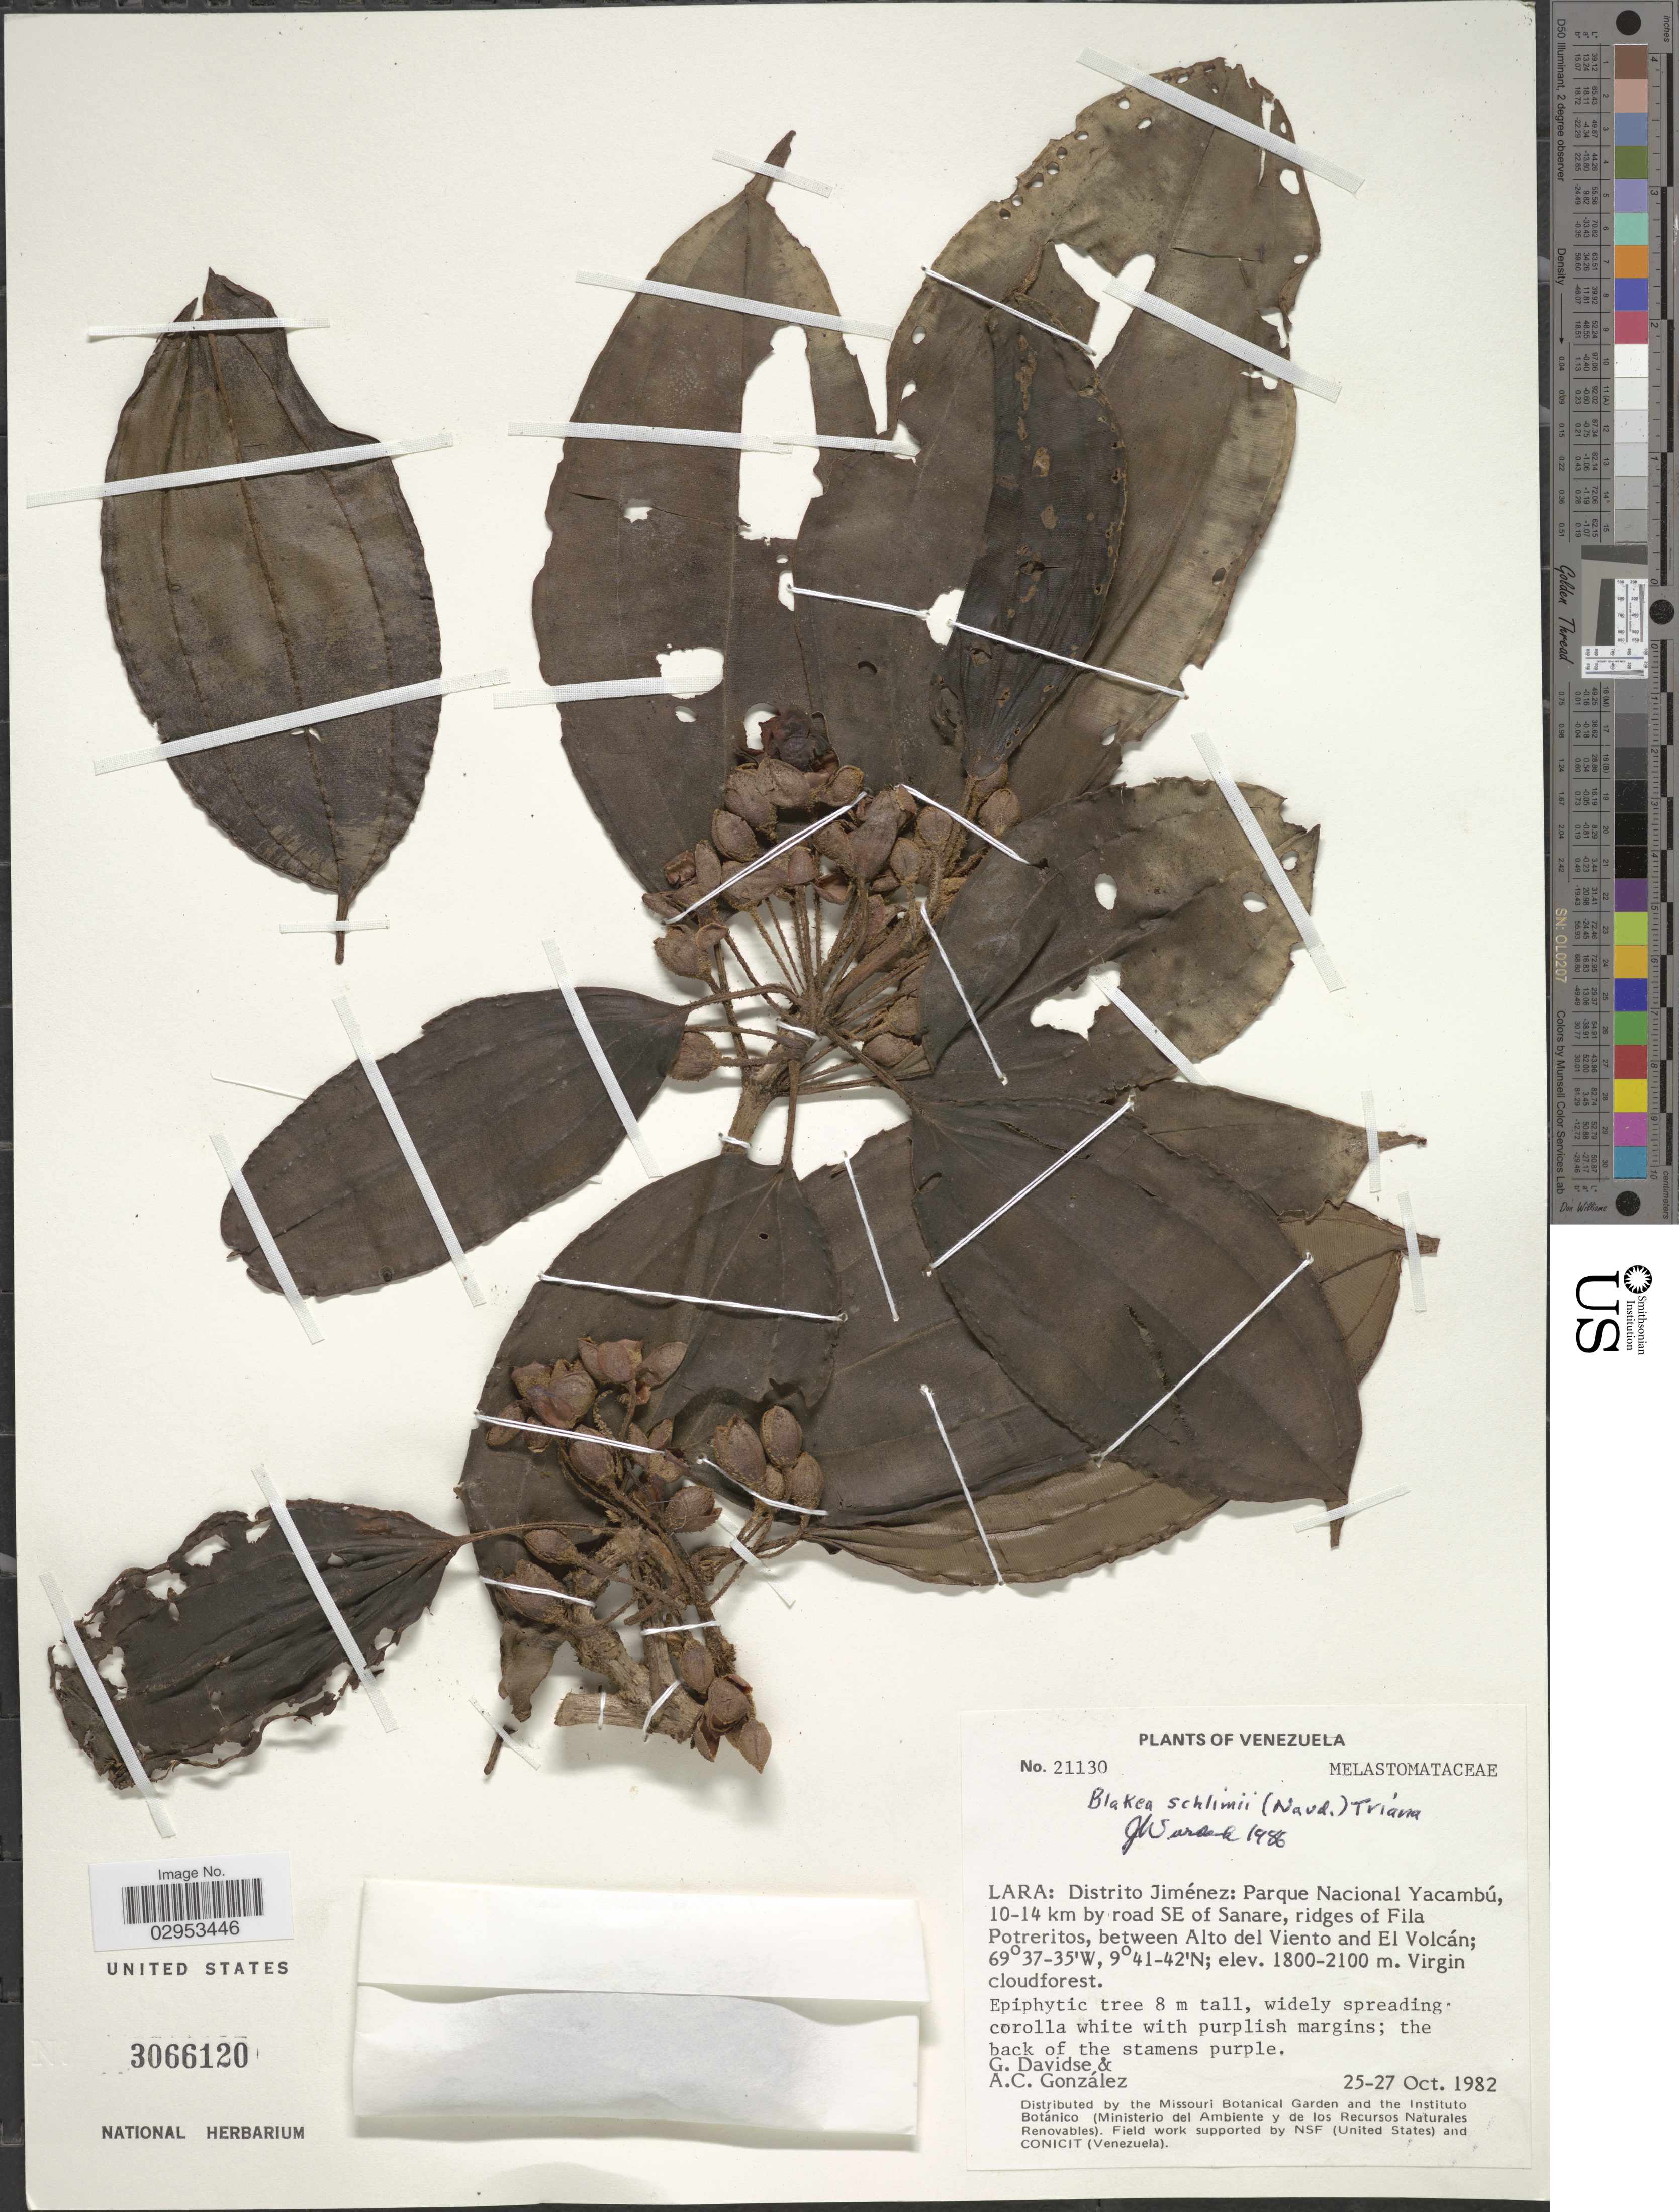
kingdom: Plantae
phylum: Tracheophyta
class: Magnoliopsida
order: Myrtales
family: Melastomataceae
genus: Blakea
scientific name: Blakea schlimii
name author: (Naudin) Triana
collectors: G. Davidse & A. C. González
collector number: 21130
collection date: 1982-10-25/1982-10-27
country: Venezuela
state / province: Lara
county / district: Jiménez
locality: Distrito Jiménez: Parque Nacional Yacambú, 10-14 km by road SE of Sanare, ridges of Fila Potreritos, between Alto del Viento and El Volcán.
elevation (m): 1800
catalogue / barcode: US 3066120